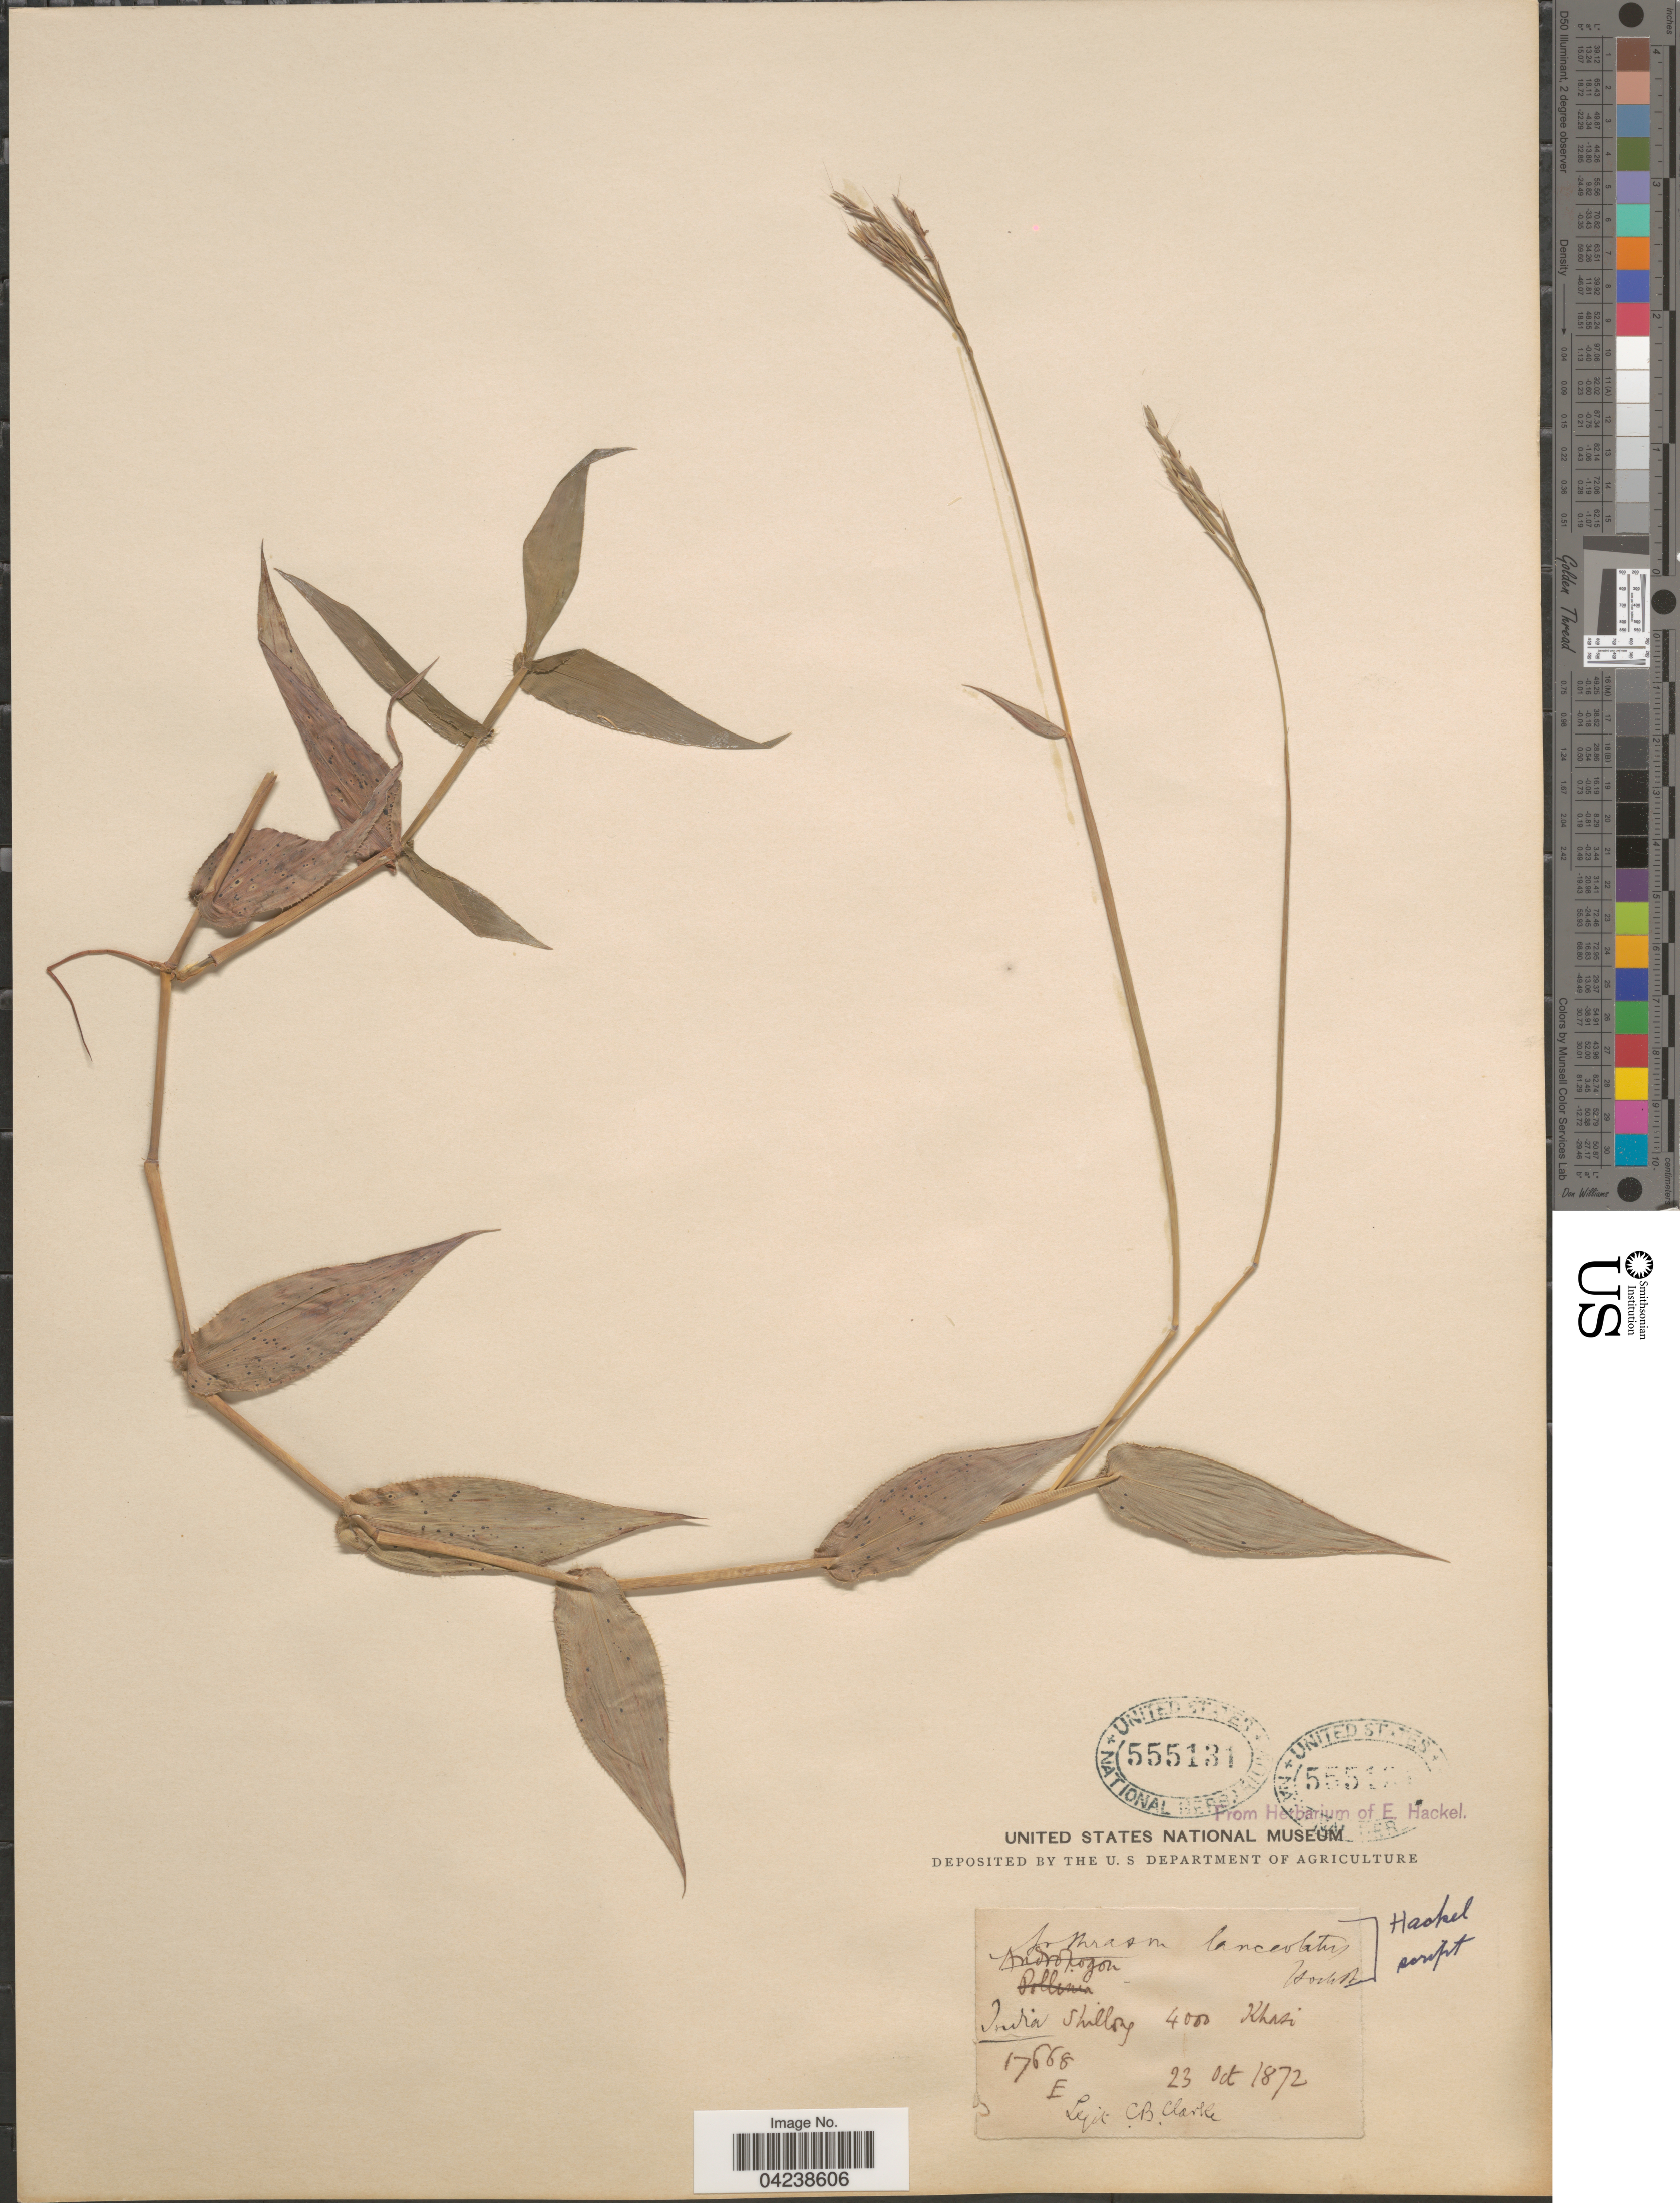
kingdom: Plantae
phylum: Tracheophyta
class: Liliopsida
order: Poales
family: Poaceae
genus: Arthraxon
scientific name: Arthraxon lanceolatus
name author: (Roxb.) Hochst.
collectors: C. B. Clarke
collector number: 17668E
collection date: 1872-10-23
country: India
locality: Shillong. Khasi.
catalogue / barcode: US 555131